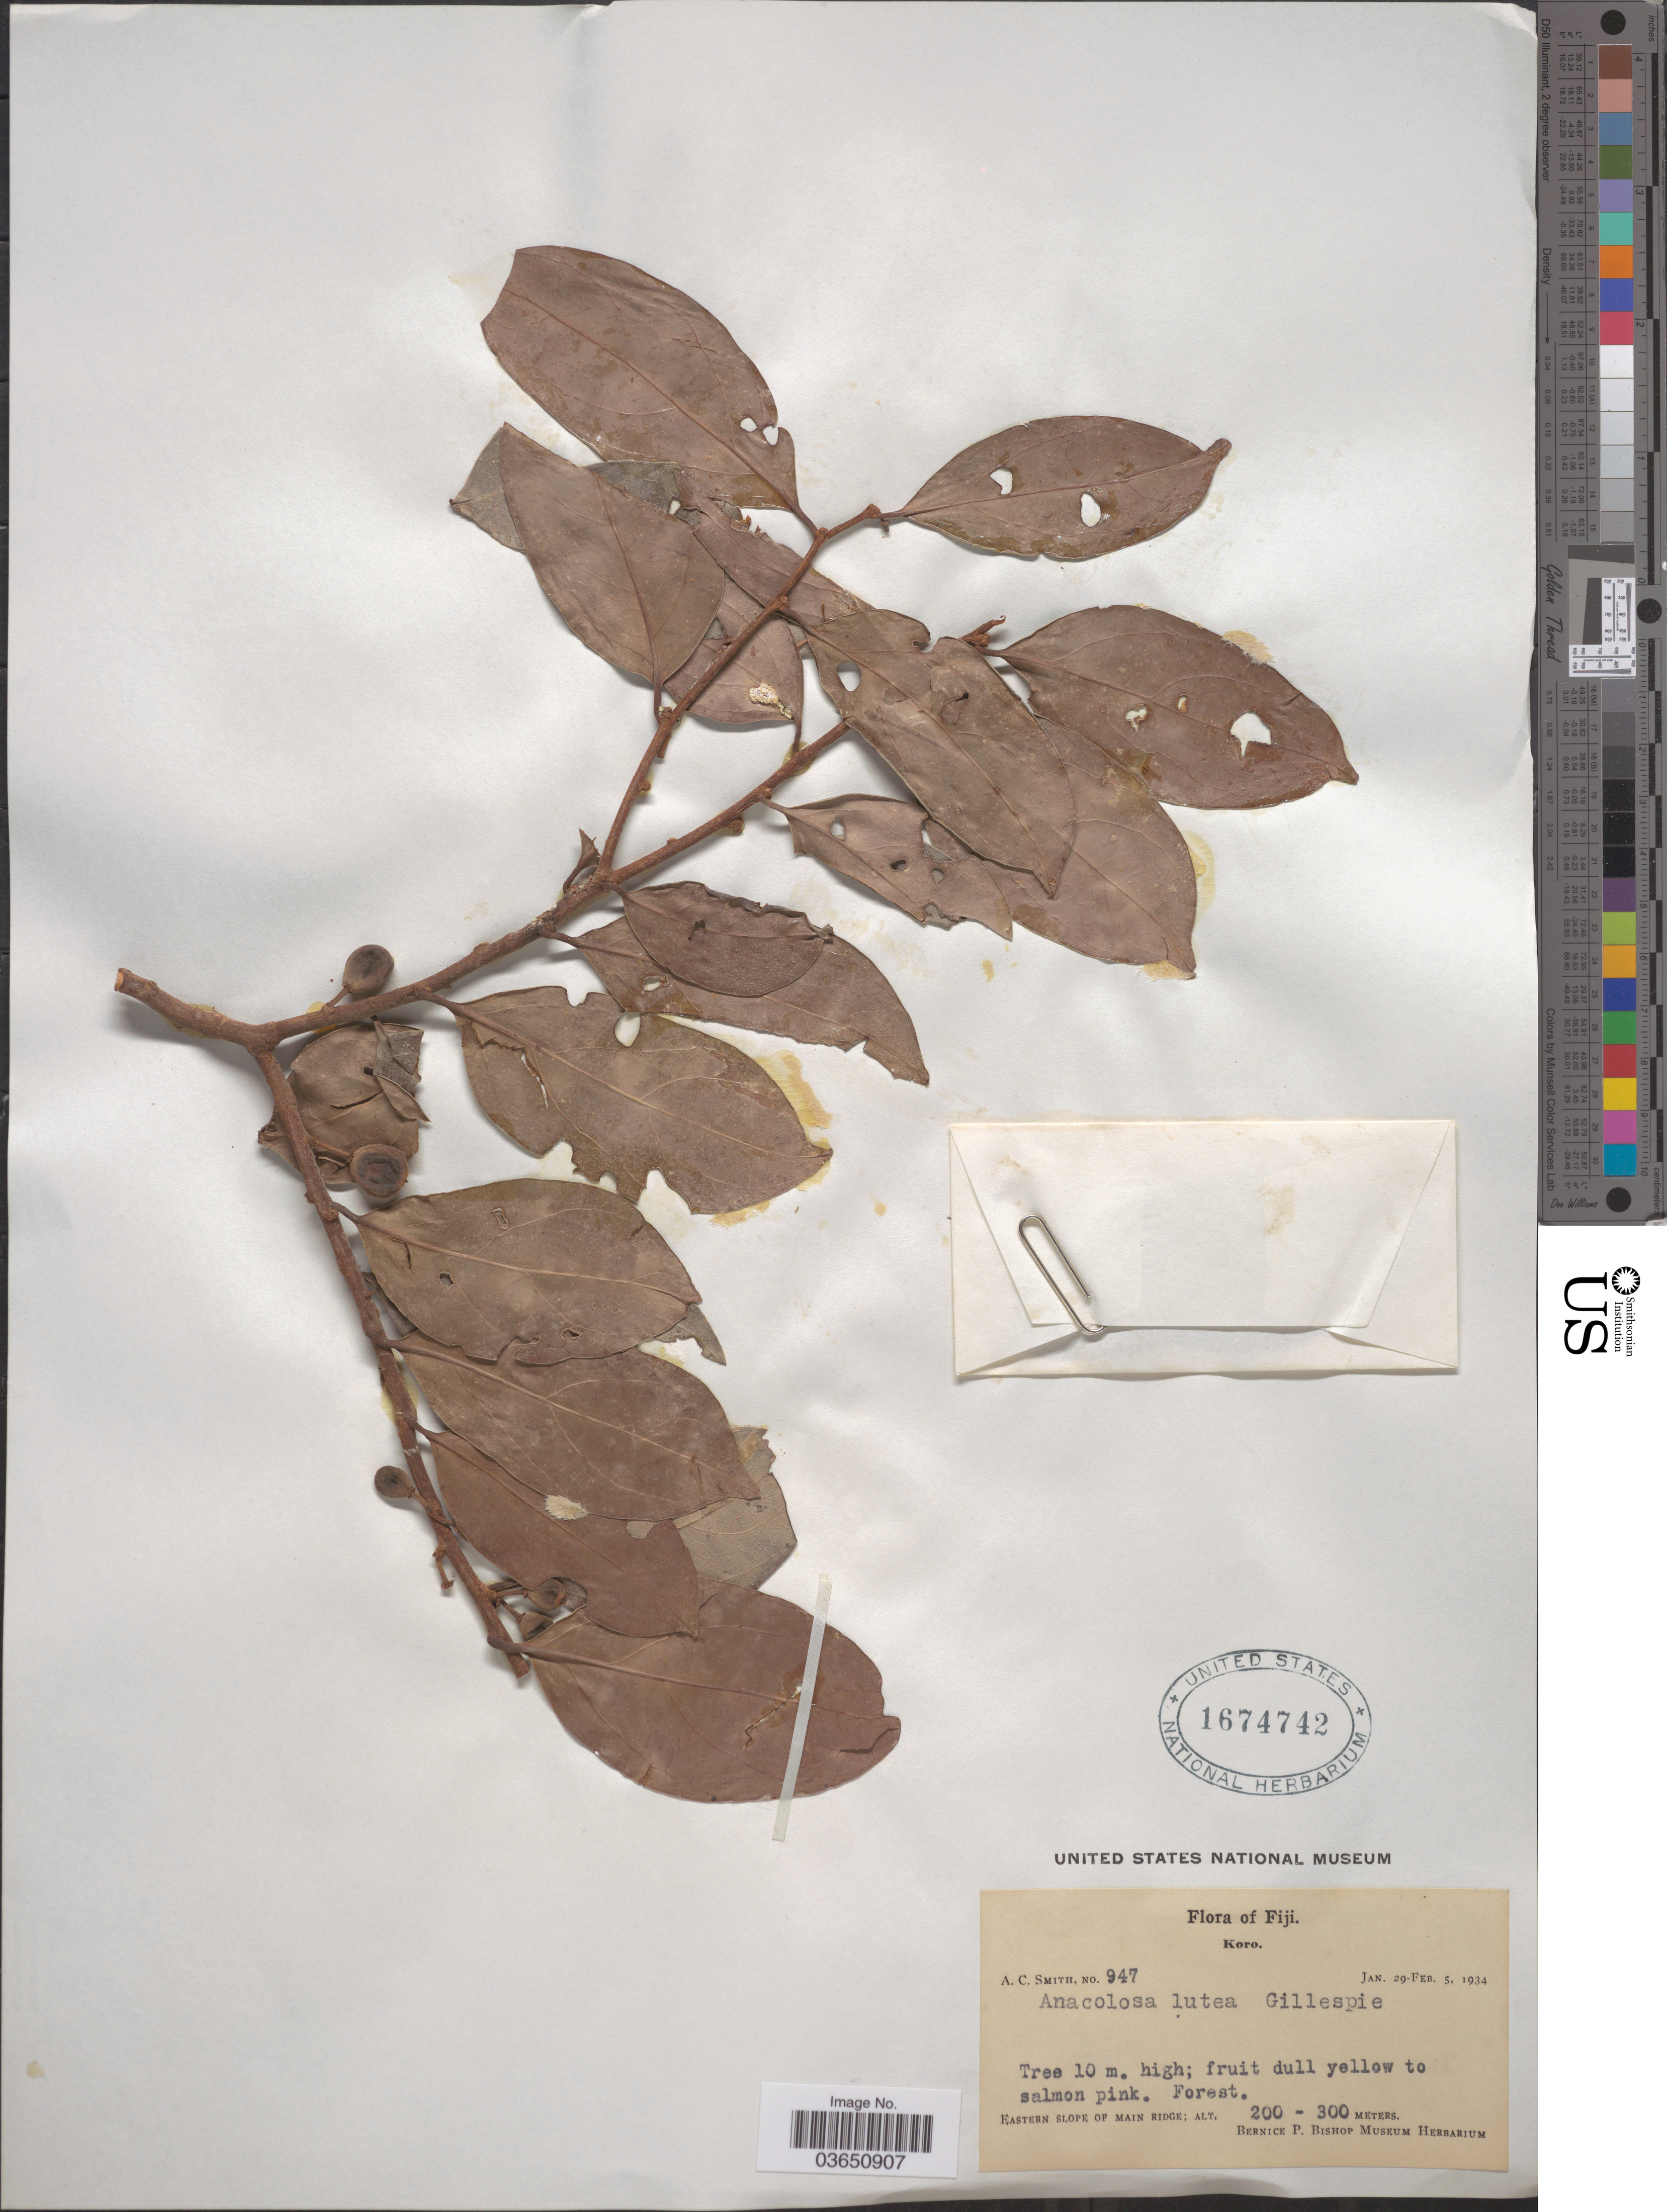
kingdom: Plantae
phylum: Tracheophyta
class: Magnoliopsida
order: Santalales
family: Aptandraceae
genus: Anacolosa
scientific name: Anacolosa lutea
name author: Gillespie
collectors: A. C. Smith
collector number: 947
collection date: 1934-01-29/1934-02-05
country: Fiji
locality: Koro. Eastern slope of Main Ridge.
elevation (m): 200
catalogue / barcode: US 1674742